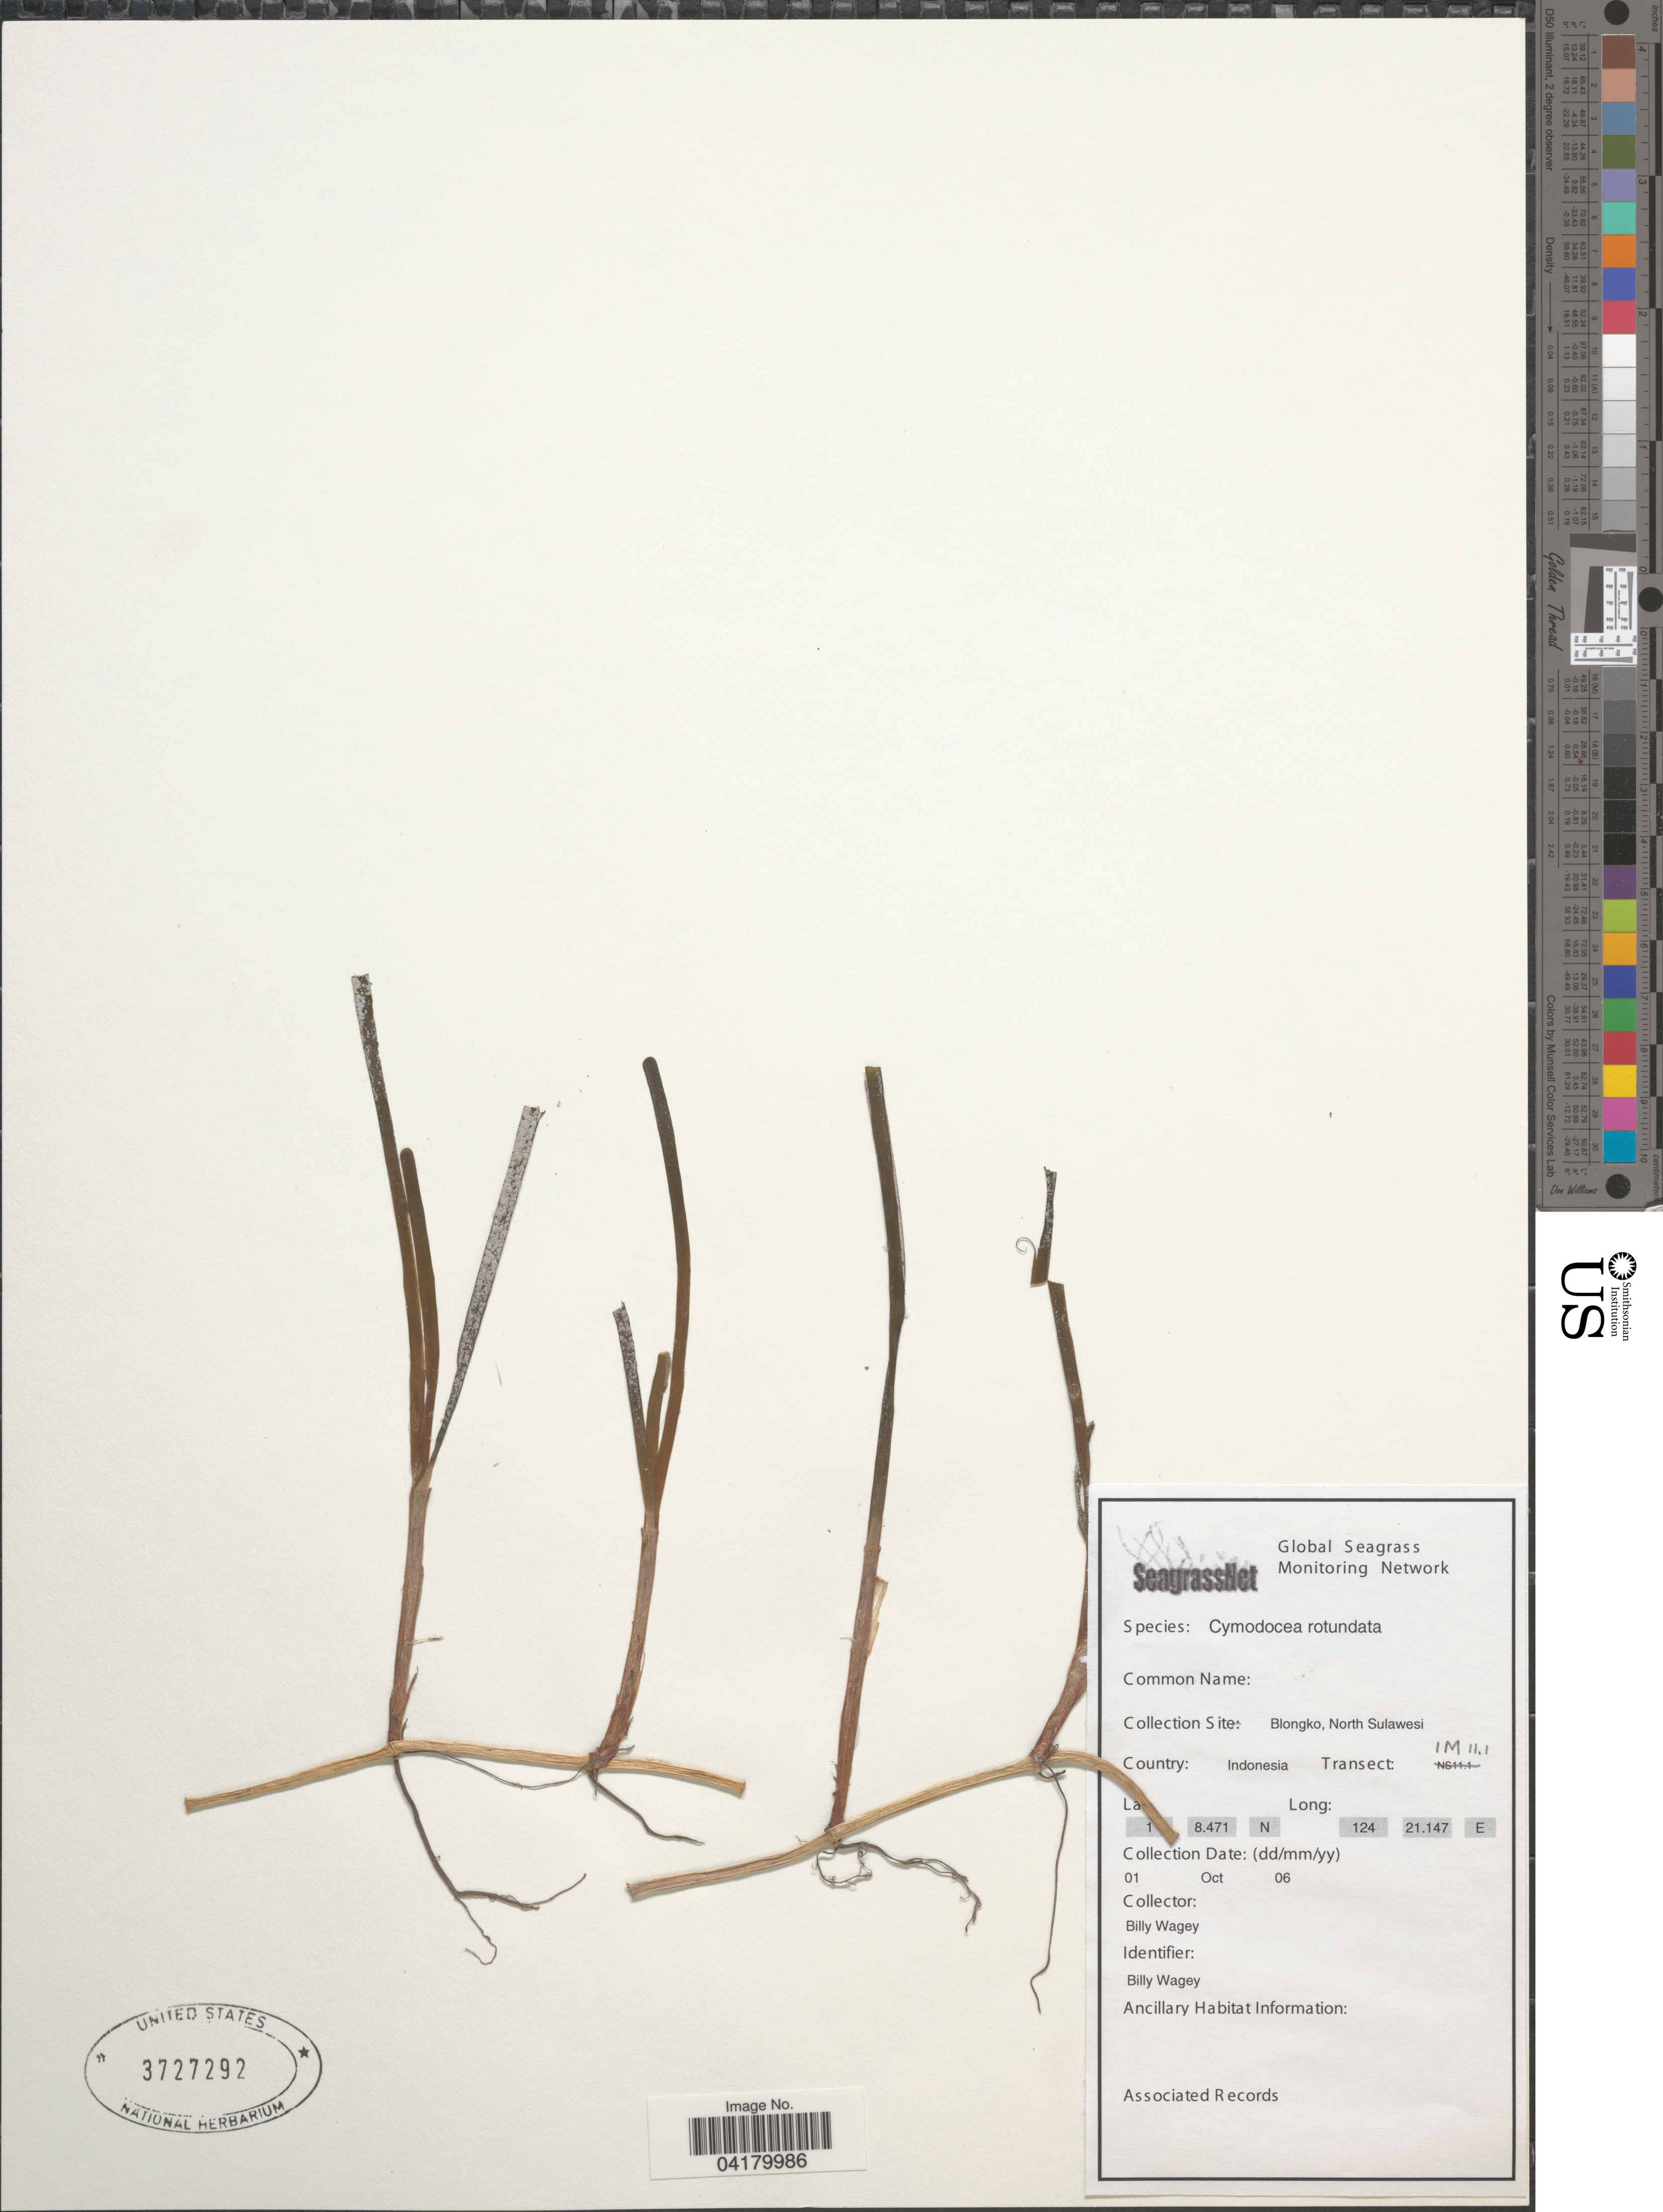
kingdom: Plantae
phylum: Tracheophyta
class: Liliopsida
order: Alismatales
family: Cymodoceaceae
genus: Cymodocea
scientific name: Cymodocea rotundata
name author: Asch. & Schweinf.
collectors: B. Wagey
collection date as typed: Transcribed d/m/y: 1/10/6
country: Indonesia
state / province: Sulawesi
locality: Collection Site: Blongko, North Sulawesi. Transect: IM11.1.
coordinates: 1 8.471, 124 21.147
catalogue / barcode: US 3727292